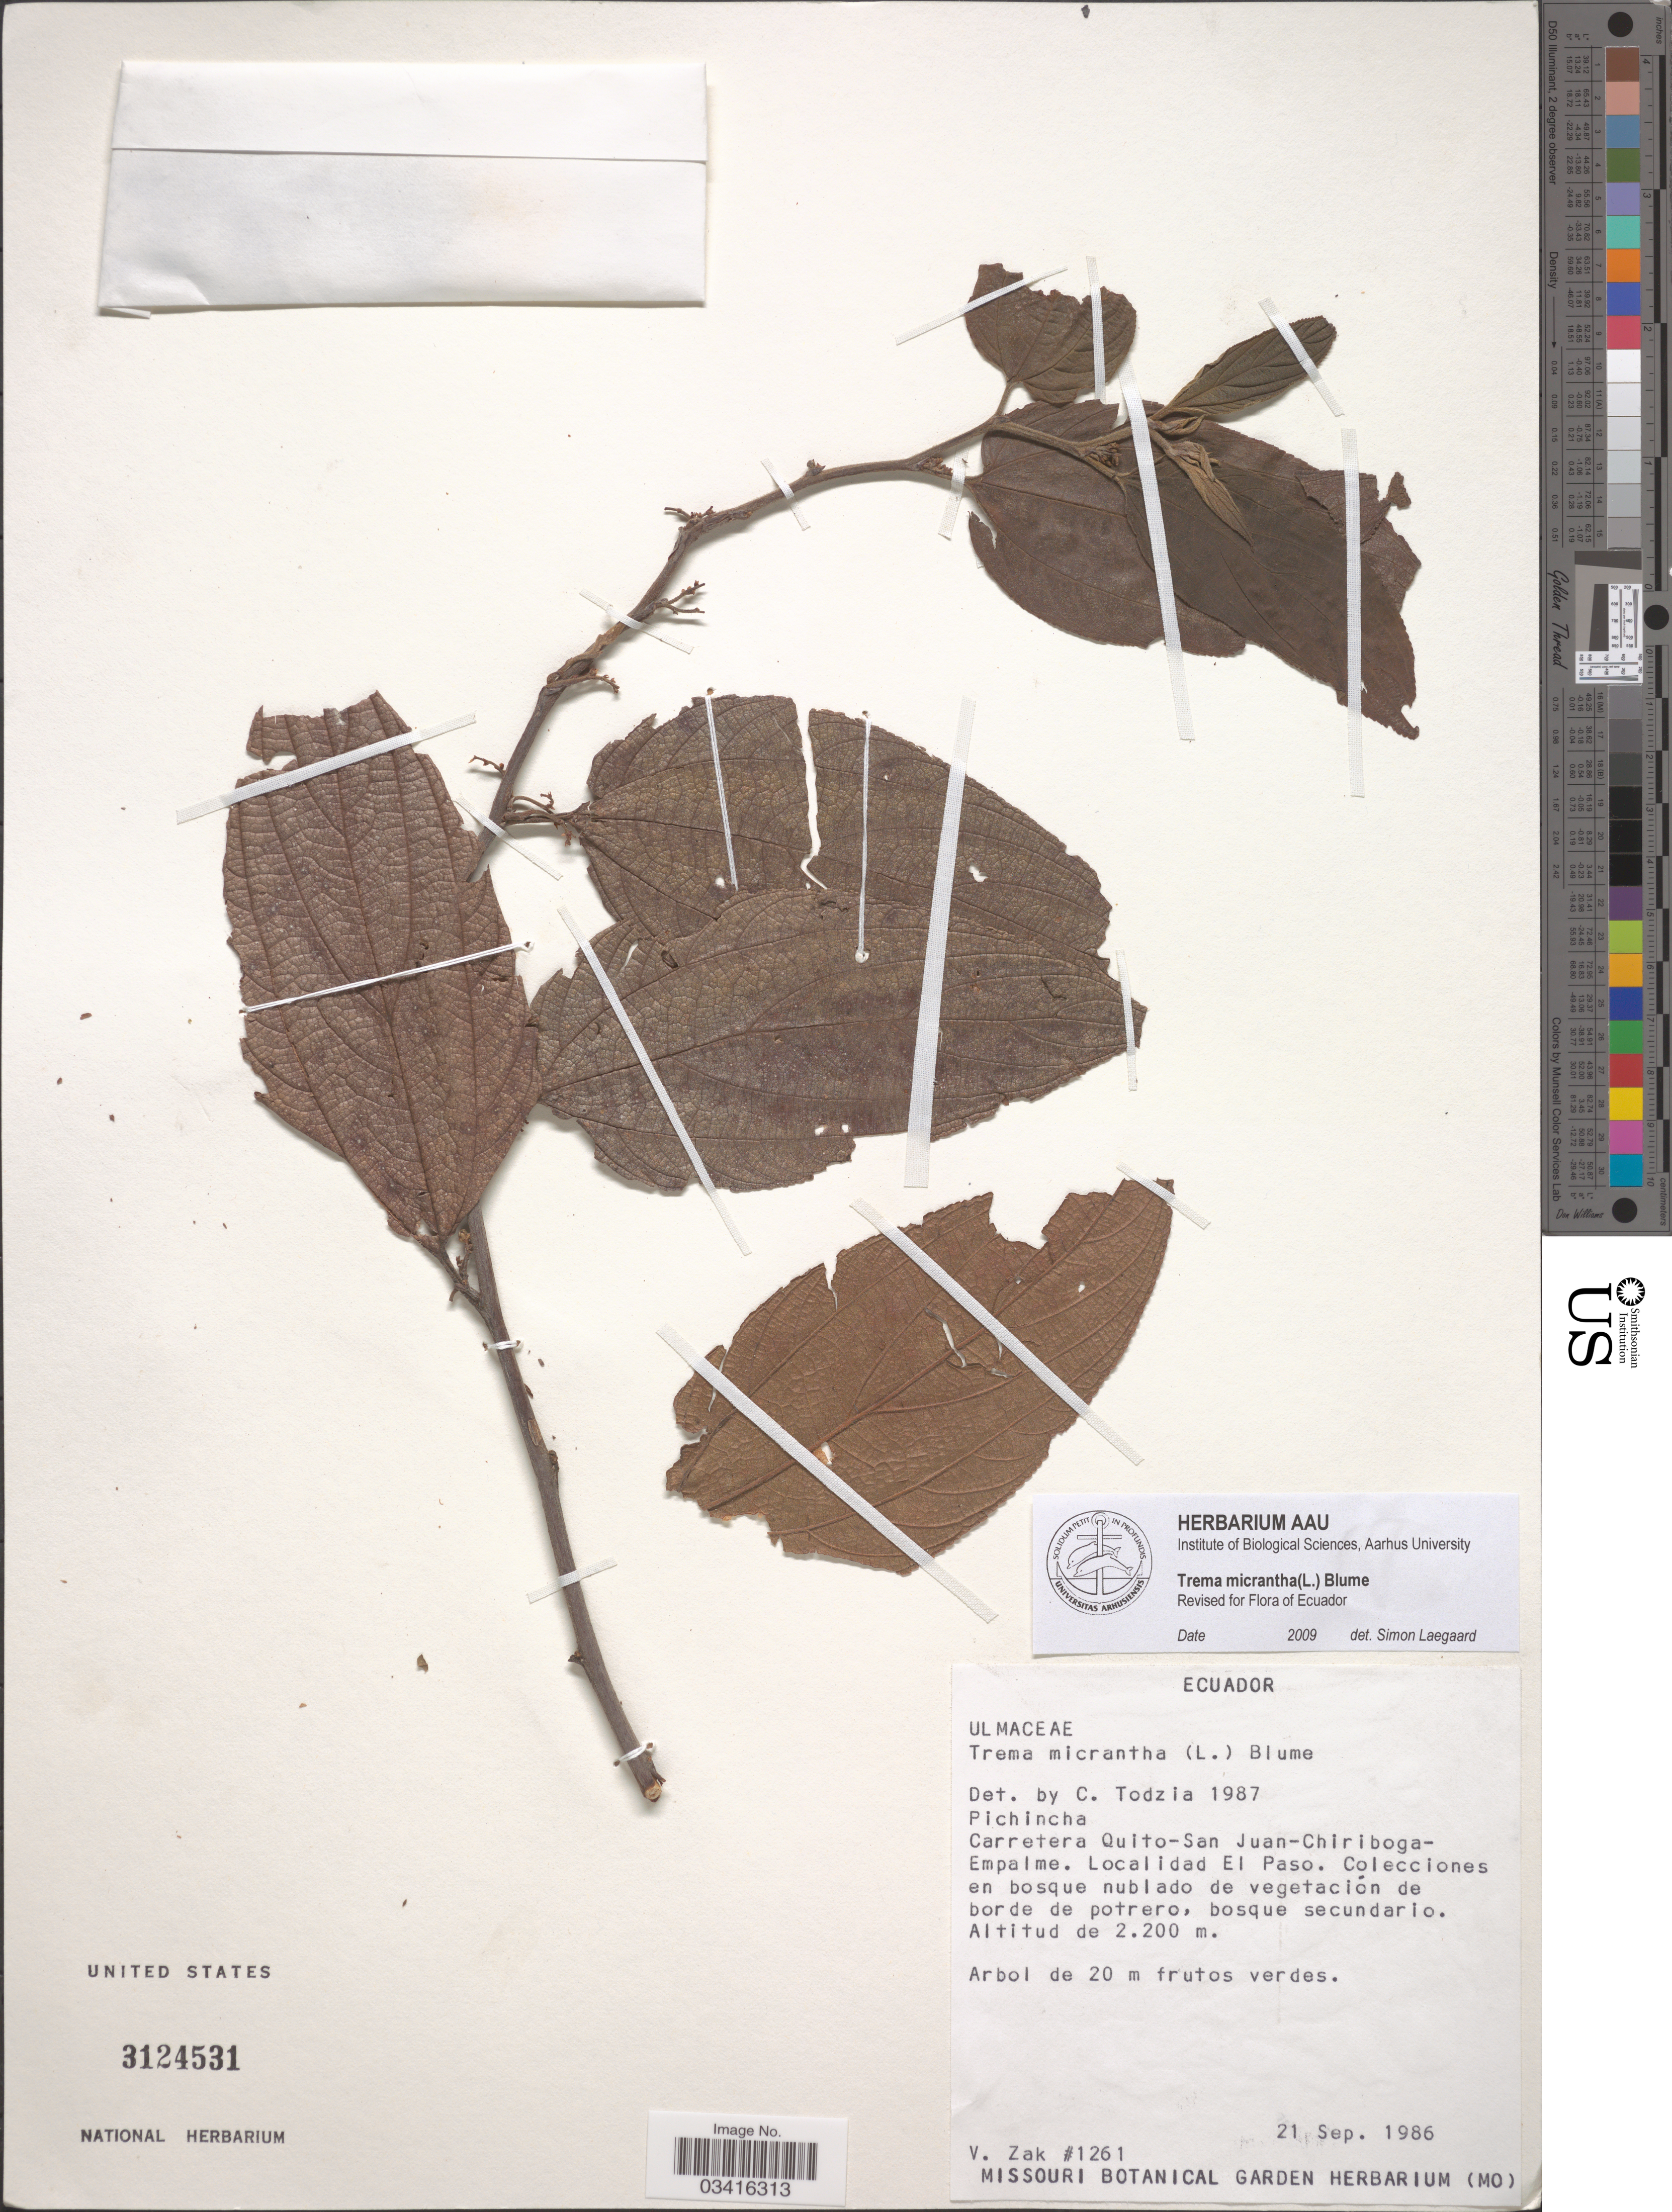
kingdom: Plantae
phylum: Tracheophyta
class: Magnoliopsida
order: Rosales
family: Cannabaceae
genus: Trema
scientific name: Trema micranthum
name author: (L.) Blume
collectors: V. Zak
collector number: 1261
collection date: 1986-09-21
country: Ecuador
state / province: Pichincha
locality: Carretera Quito-San Juan-Chiriboga-Empalme. Localidad El Paso.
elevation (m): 2200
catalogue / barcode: US 3124531